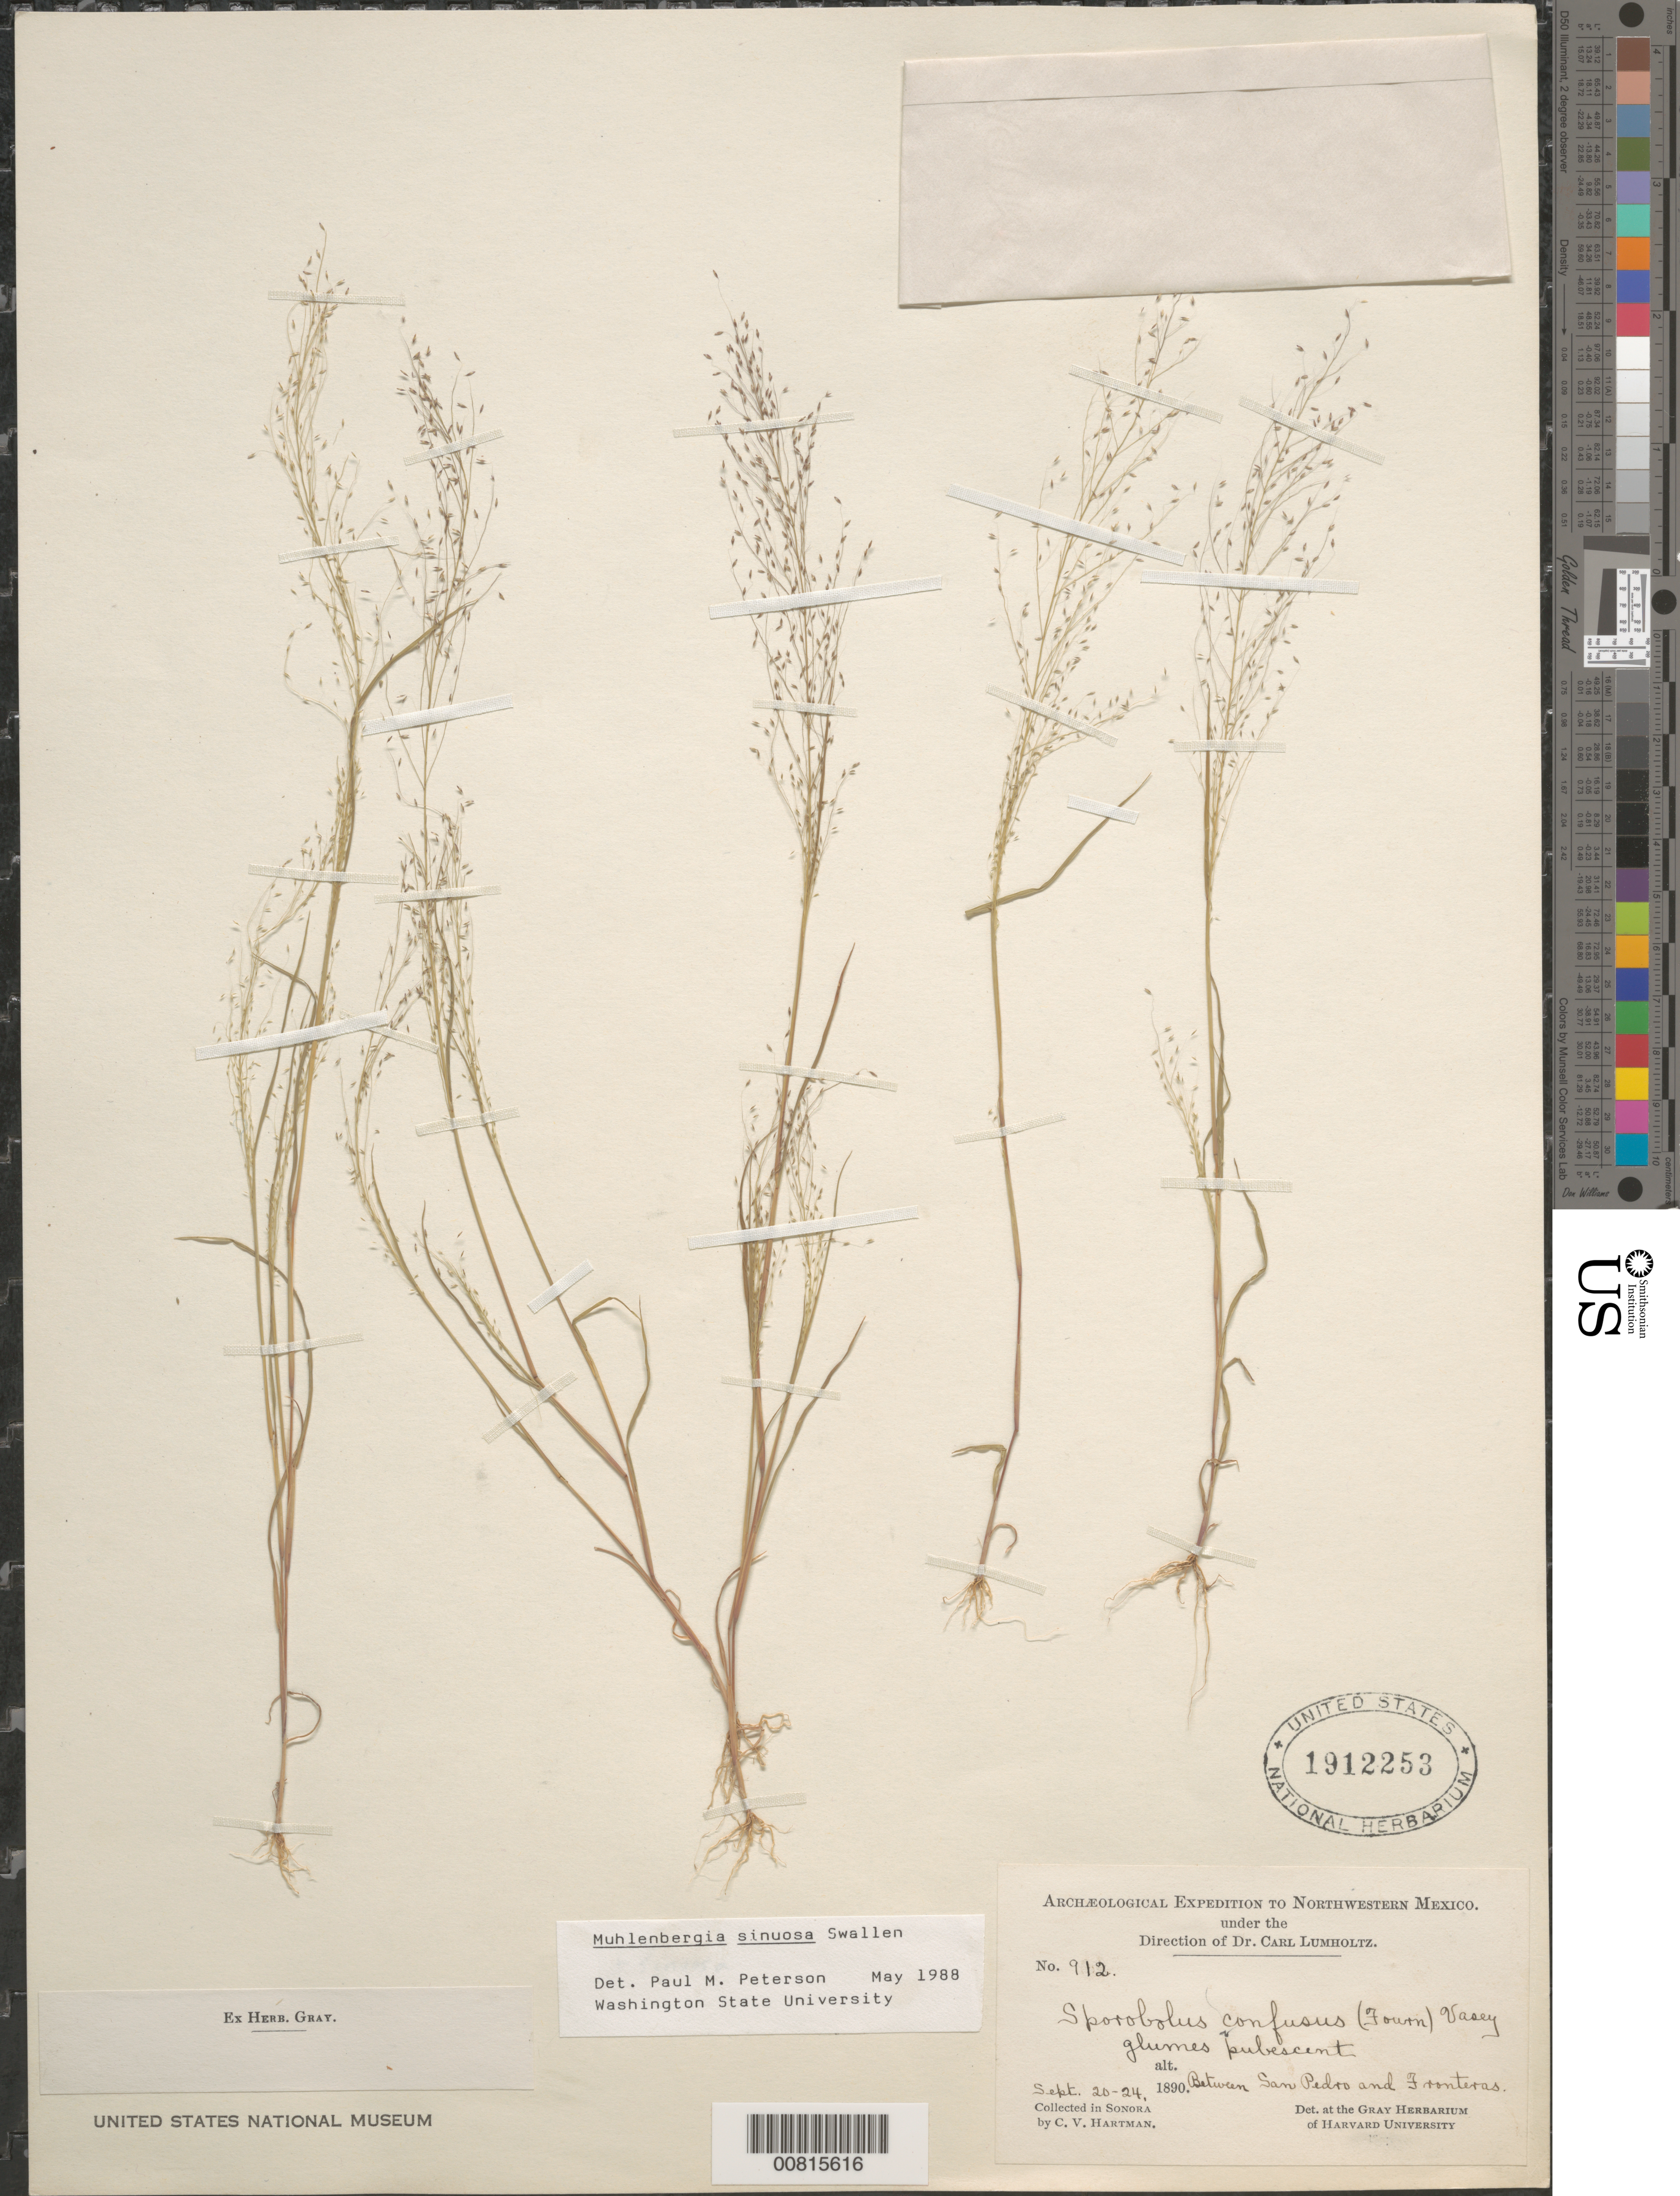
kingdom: Plantae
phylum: Tracheophyta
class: Liliopsida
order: Poales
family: Poaceae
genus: Muhlenbergia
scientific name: Muhlenbergia sinuosa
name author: Swallen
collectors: C. V. Hartman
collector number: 912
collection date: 1890-09-20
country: Mexico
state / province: Sonora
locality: Between San Pedro and Fronteras, Son.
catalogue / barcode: US 1912253